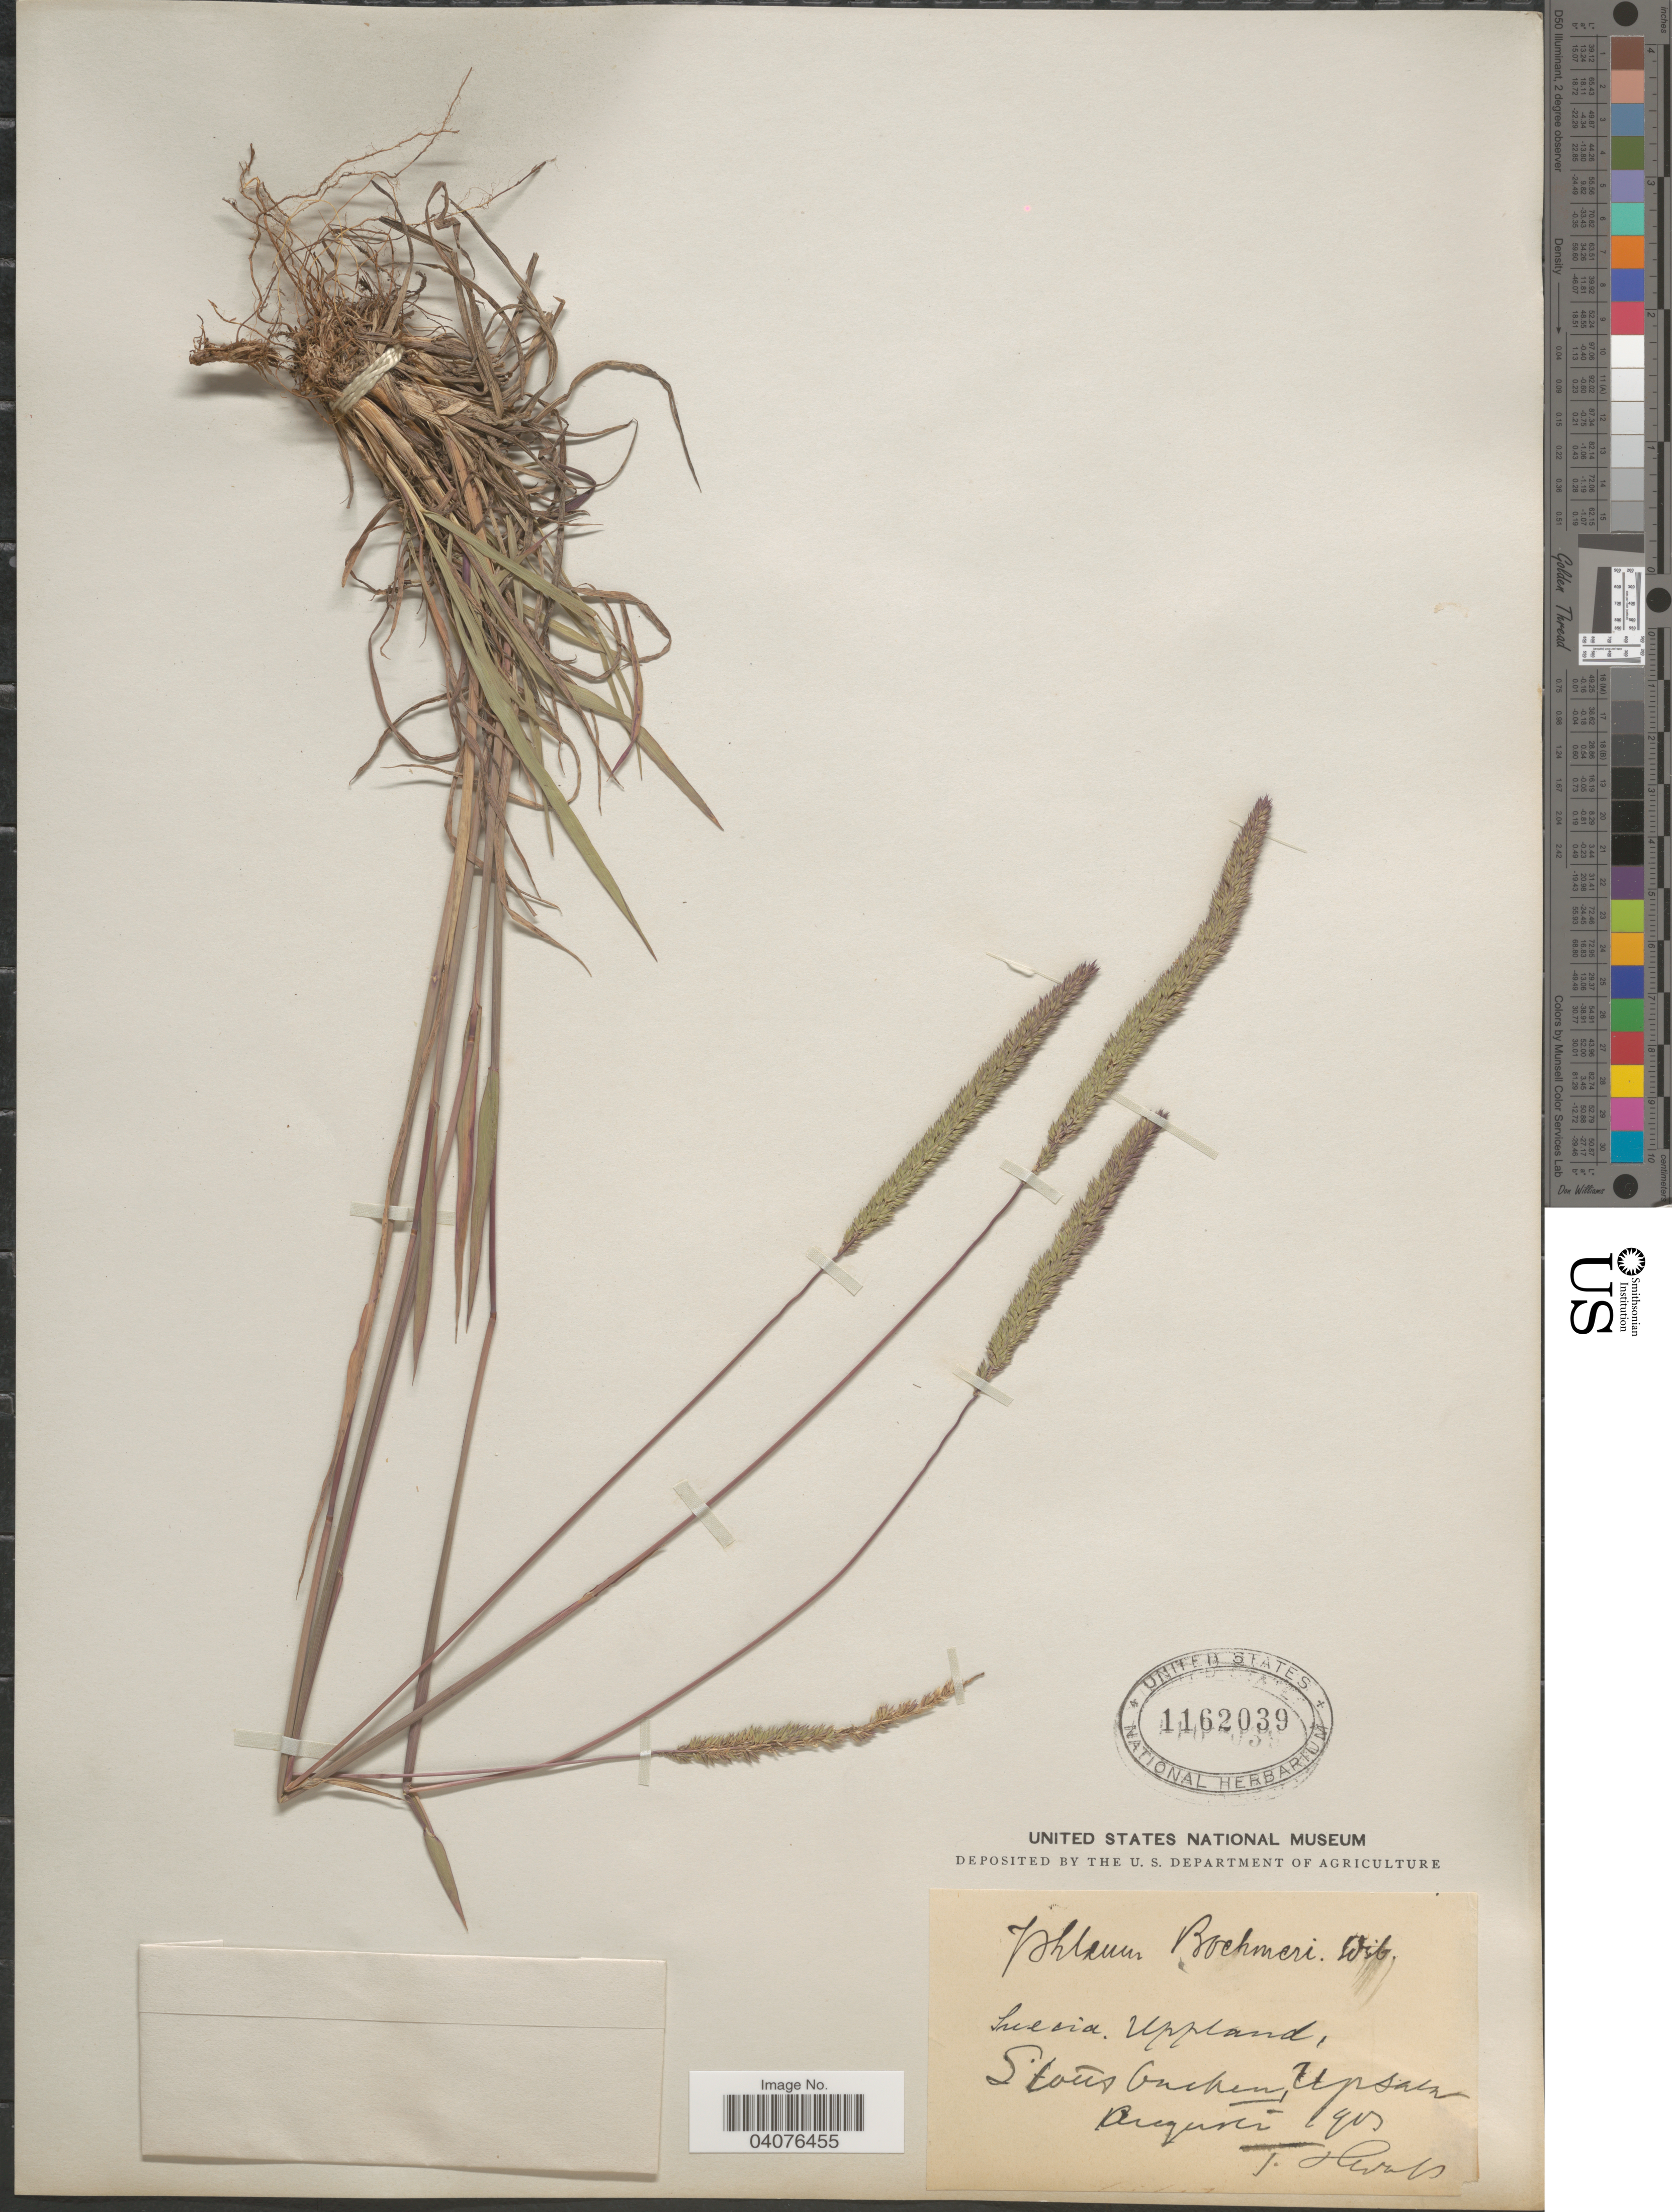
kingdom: Plantae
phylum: Tracheophyta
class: Liliopsida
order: Poales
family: Poaceae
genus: Phleum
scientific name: Phleum phleoides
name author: (L.) H. Karst.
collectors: T. Herat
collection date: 1901-08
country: Sweden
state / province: Uppsala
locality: Suecia. Uppland, Stousbachen, Upsala.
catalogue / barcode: US 1162039